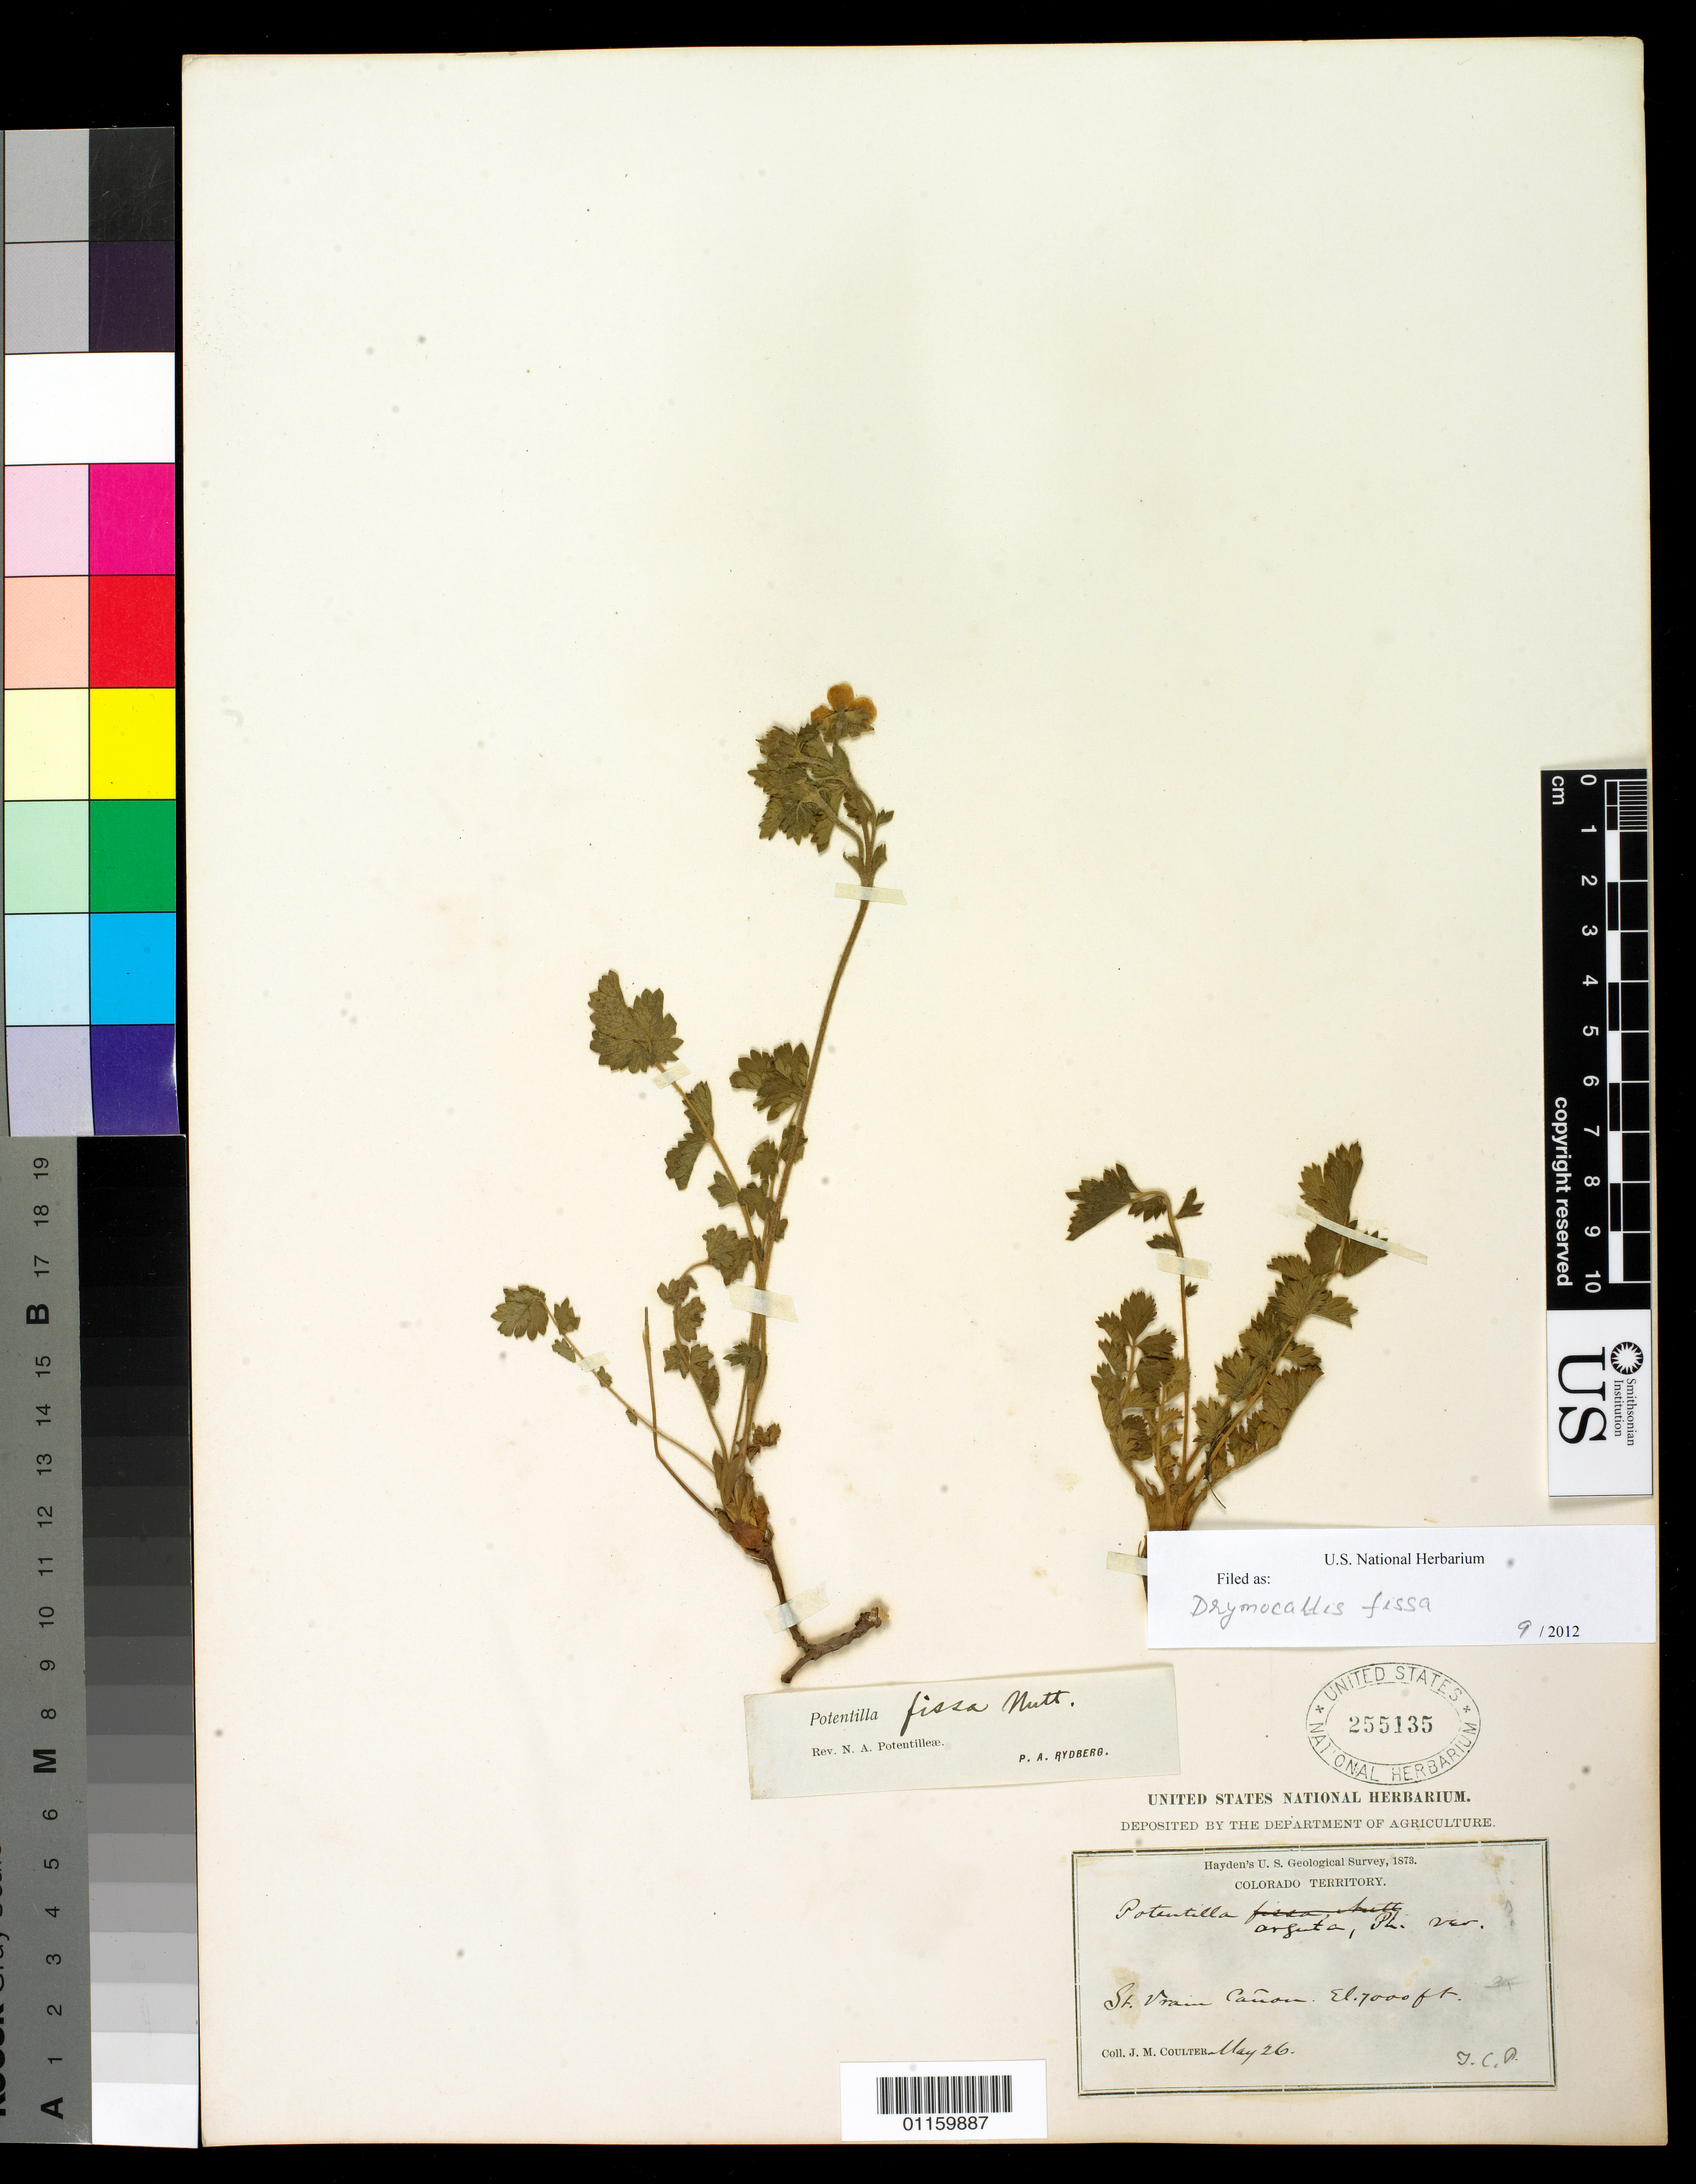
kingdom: Plantae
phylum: Tracheophyta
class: Magnoliopsida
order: Rosales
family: Rosaceae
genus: Drymocallis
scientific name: Drymocallis fissa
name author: (Nutt.) Rydb.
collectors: J. M. Coulter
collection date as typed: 26 May 1873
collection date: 1873-05-26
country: United States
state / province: Colorado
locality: St. Vrain Canyon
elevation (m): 2134